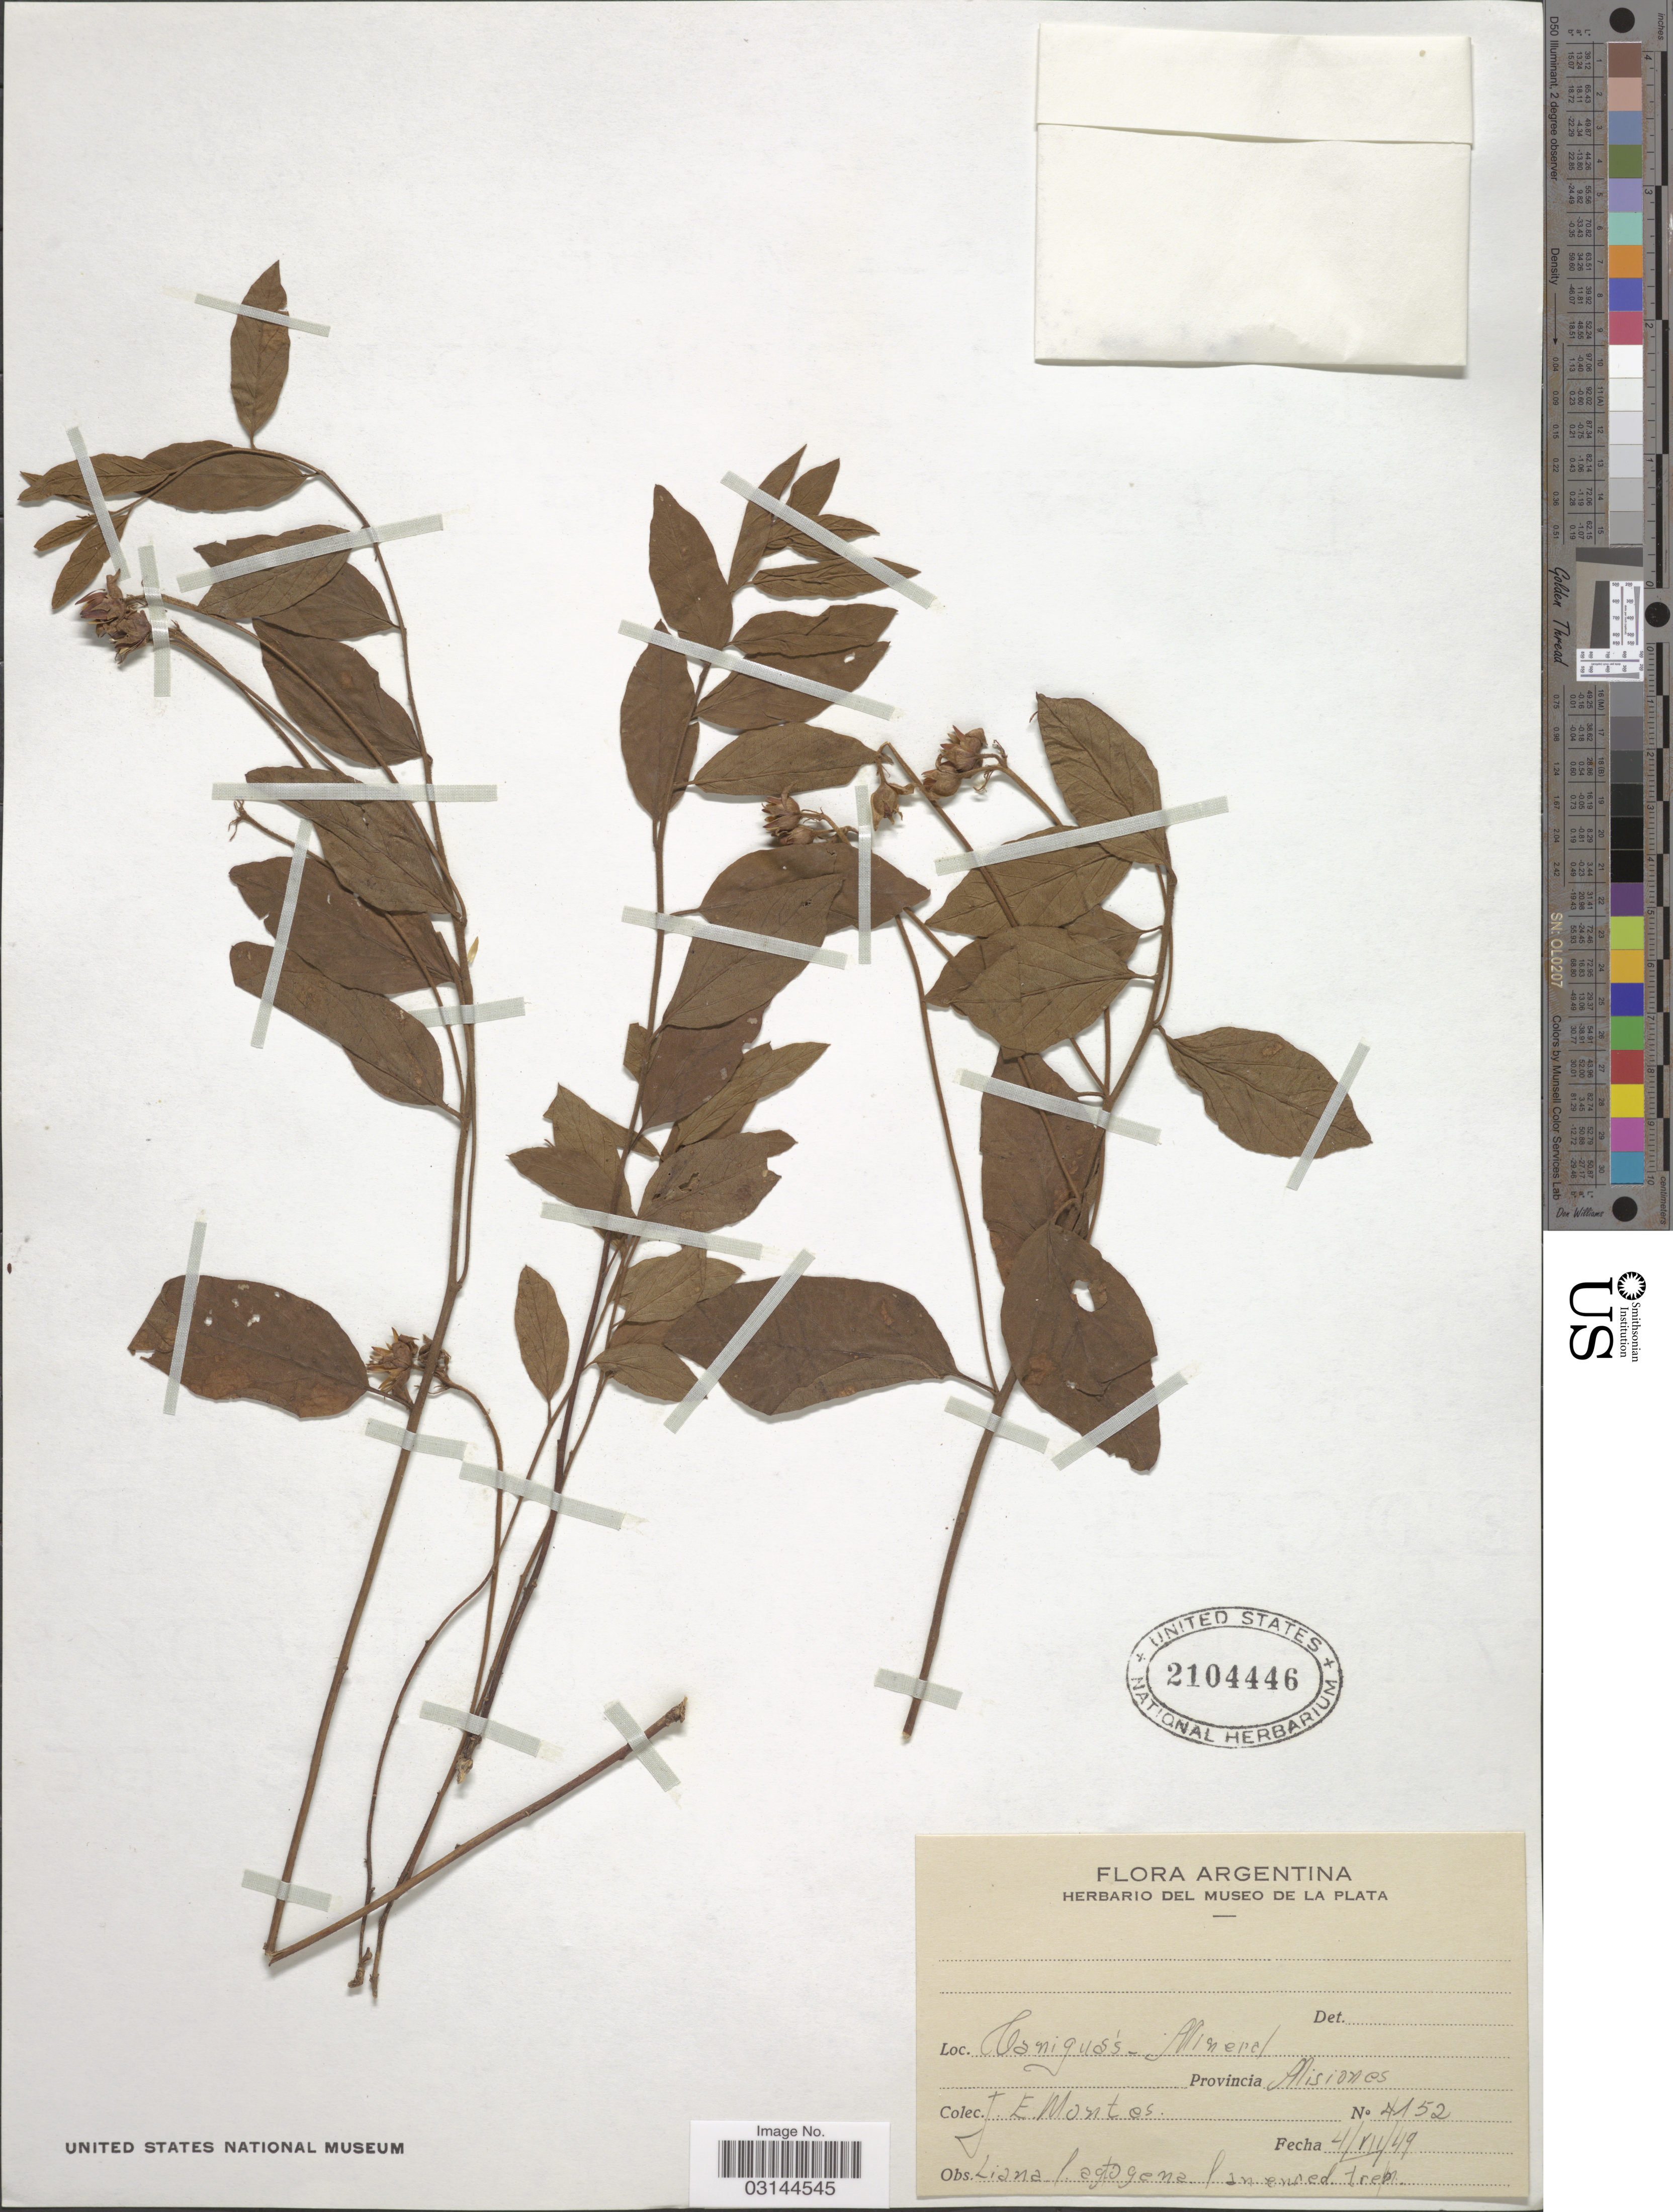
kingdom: Plantae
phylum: Tracheophyta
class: Magnoliopsida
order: Solanales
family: Convolvulaceae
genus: Jacquemontia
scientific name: Jacquemontia sp.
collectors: J. E. Montes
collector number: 4152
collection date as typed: Transcribed d/m/y: 4/7/49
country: Argentina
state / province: Misiones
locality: Caniguás-Mineral. Provincia Misiones.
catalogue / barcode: US 2104446